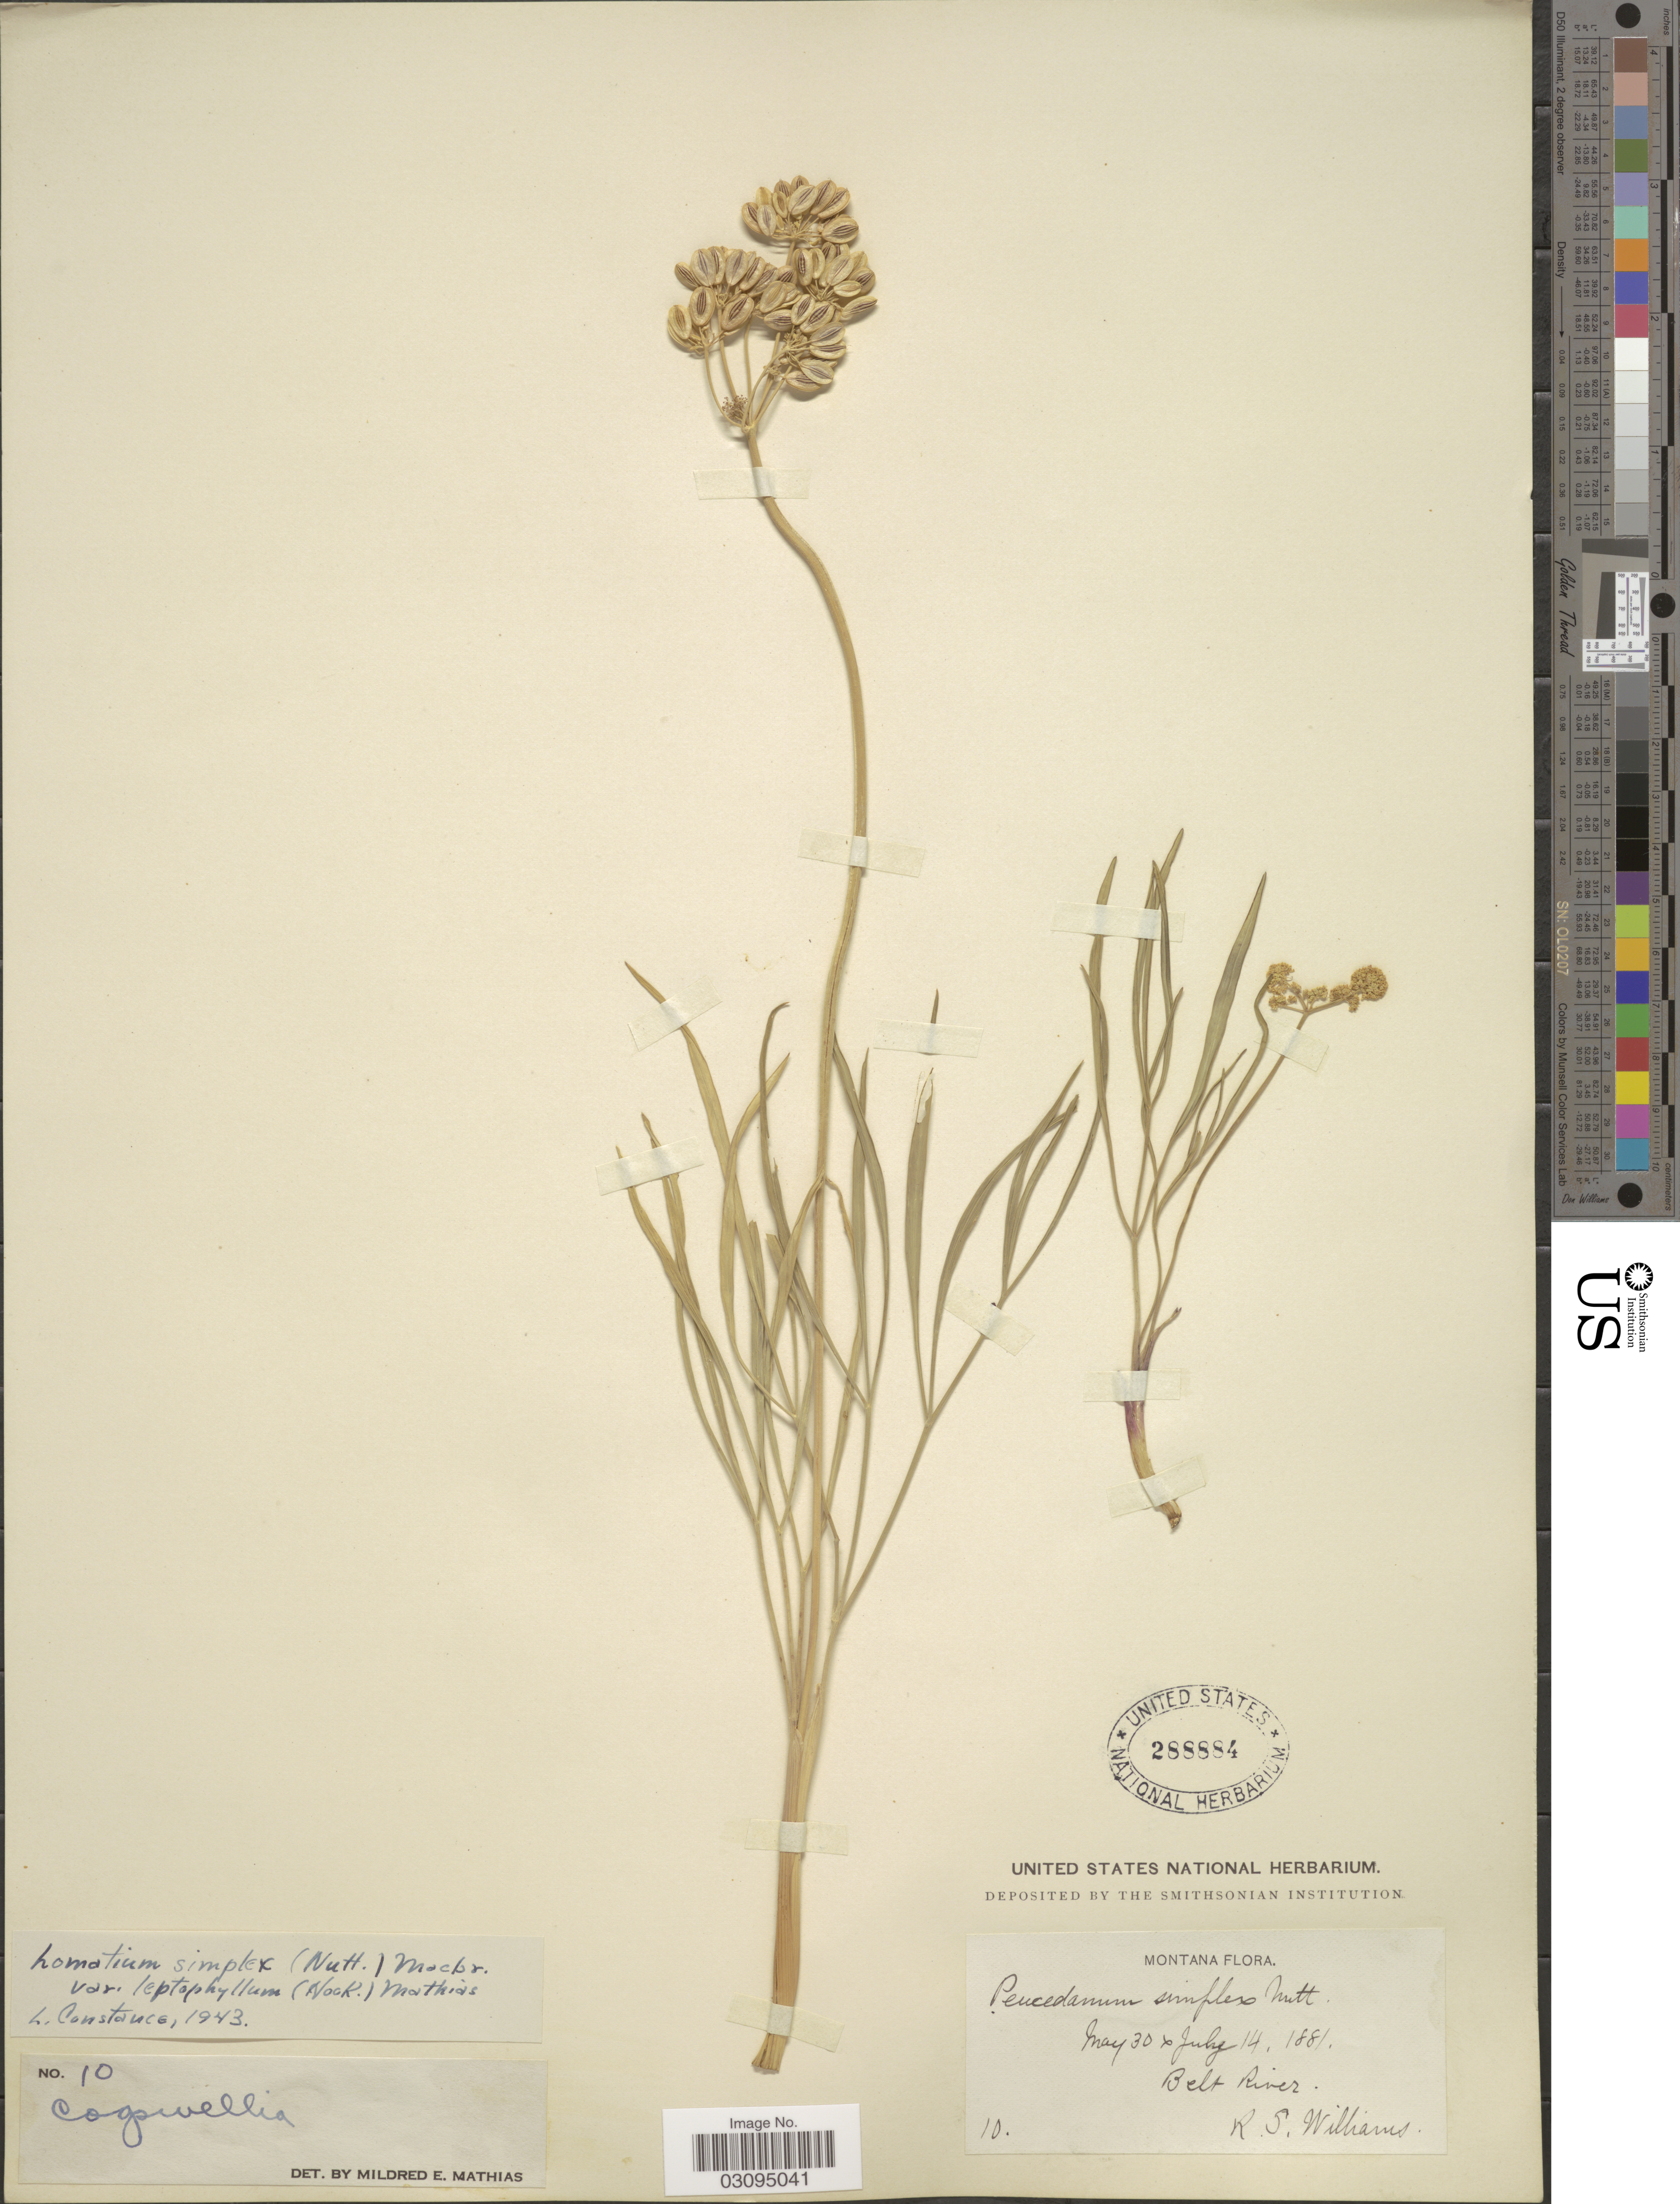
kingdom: Plantae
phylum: Tracheophyta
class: Magnoliopsida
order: Apiales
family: Apiaceae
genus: Lomatium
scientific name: Lomatium simplex var. leptophyllum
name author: (Hook.) Mathias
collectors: R. S. Williams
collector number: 10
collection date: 1881-05-30/1881-07-14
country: United States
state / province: Montana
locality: Belt River.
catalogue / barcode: US 288884